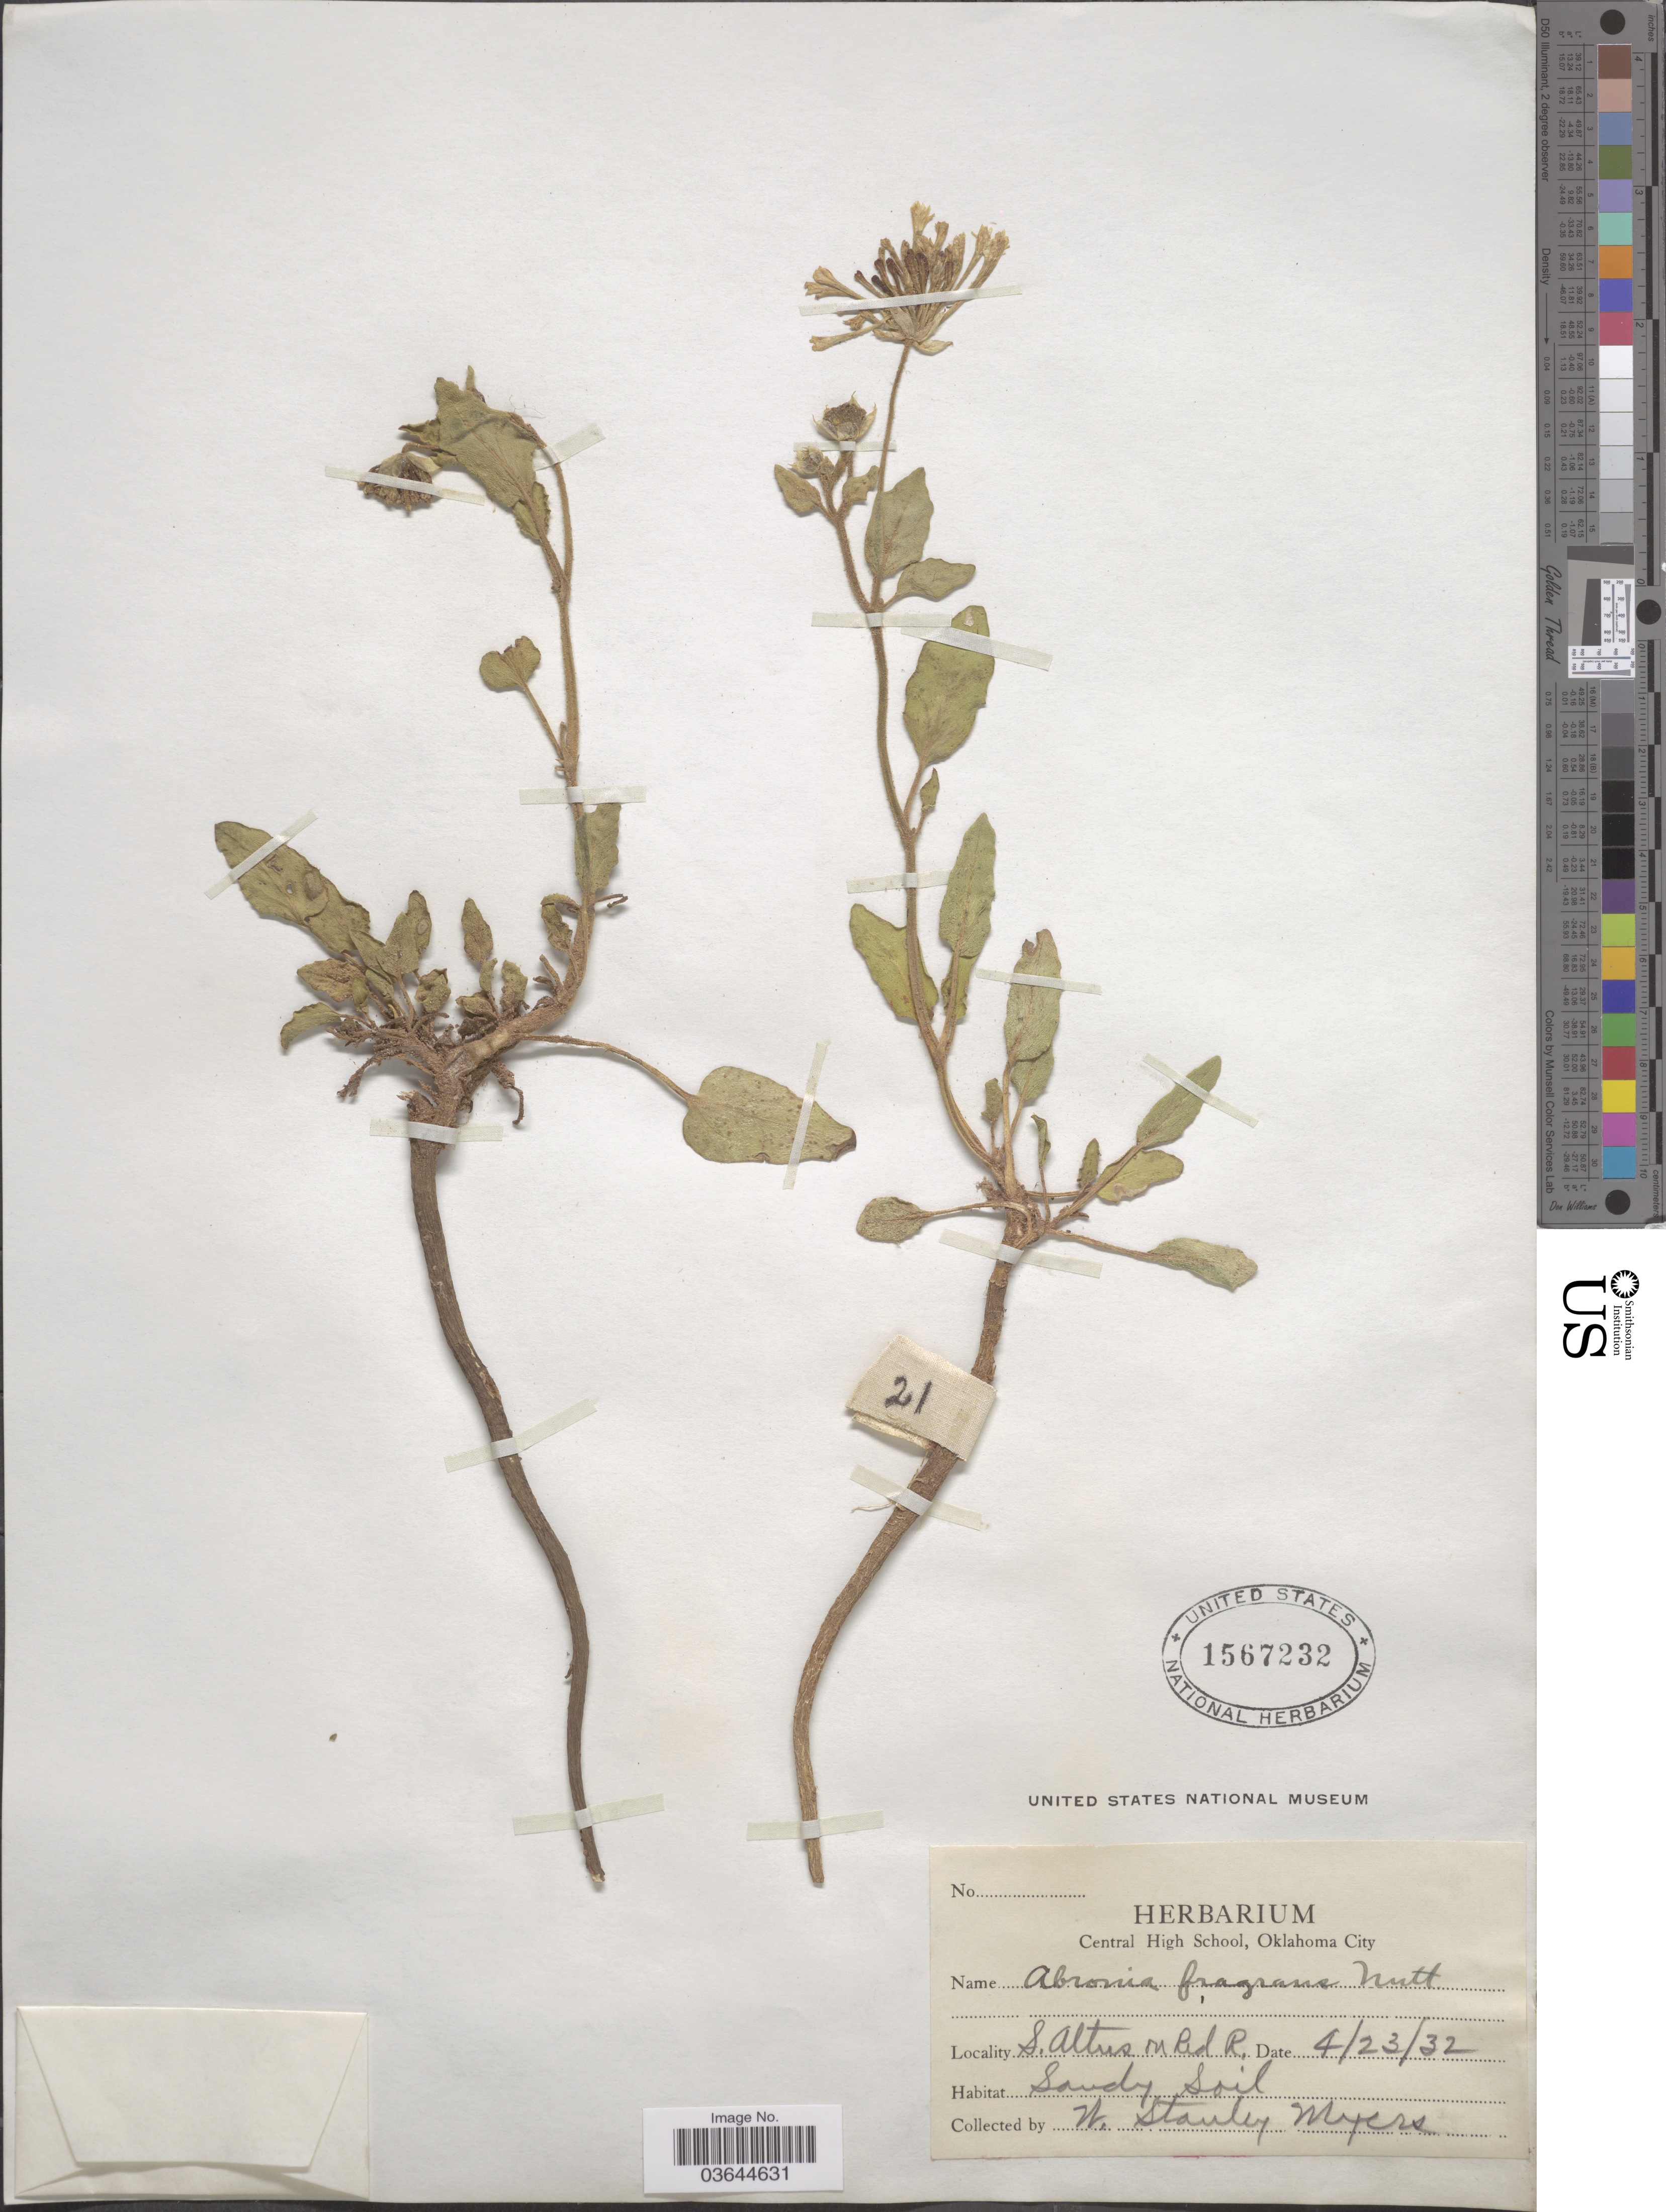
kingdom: Plantae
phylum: Tracheophyta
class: Magnoliopsida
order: Caryophyllales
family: Nyctaginaceae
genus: Abronia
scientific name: Abronia fragrans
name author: Nutt. ex Hook.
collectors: W. Myers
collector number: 21?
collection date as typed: Transcribed d/m/y: 23/4/32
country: United States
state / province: Oklahoma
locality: S. Altus on Red R.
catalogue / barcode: US 1567232